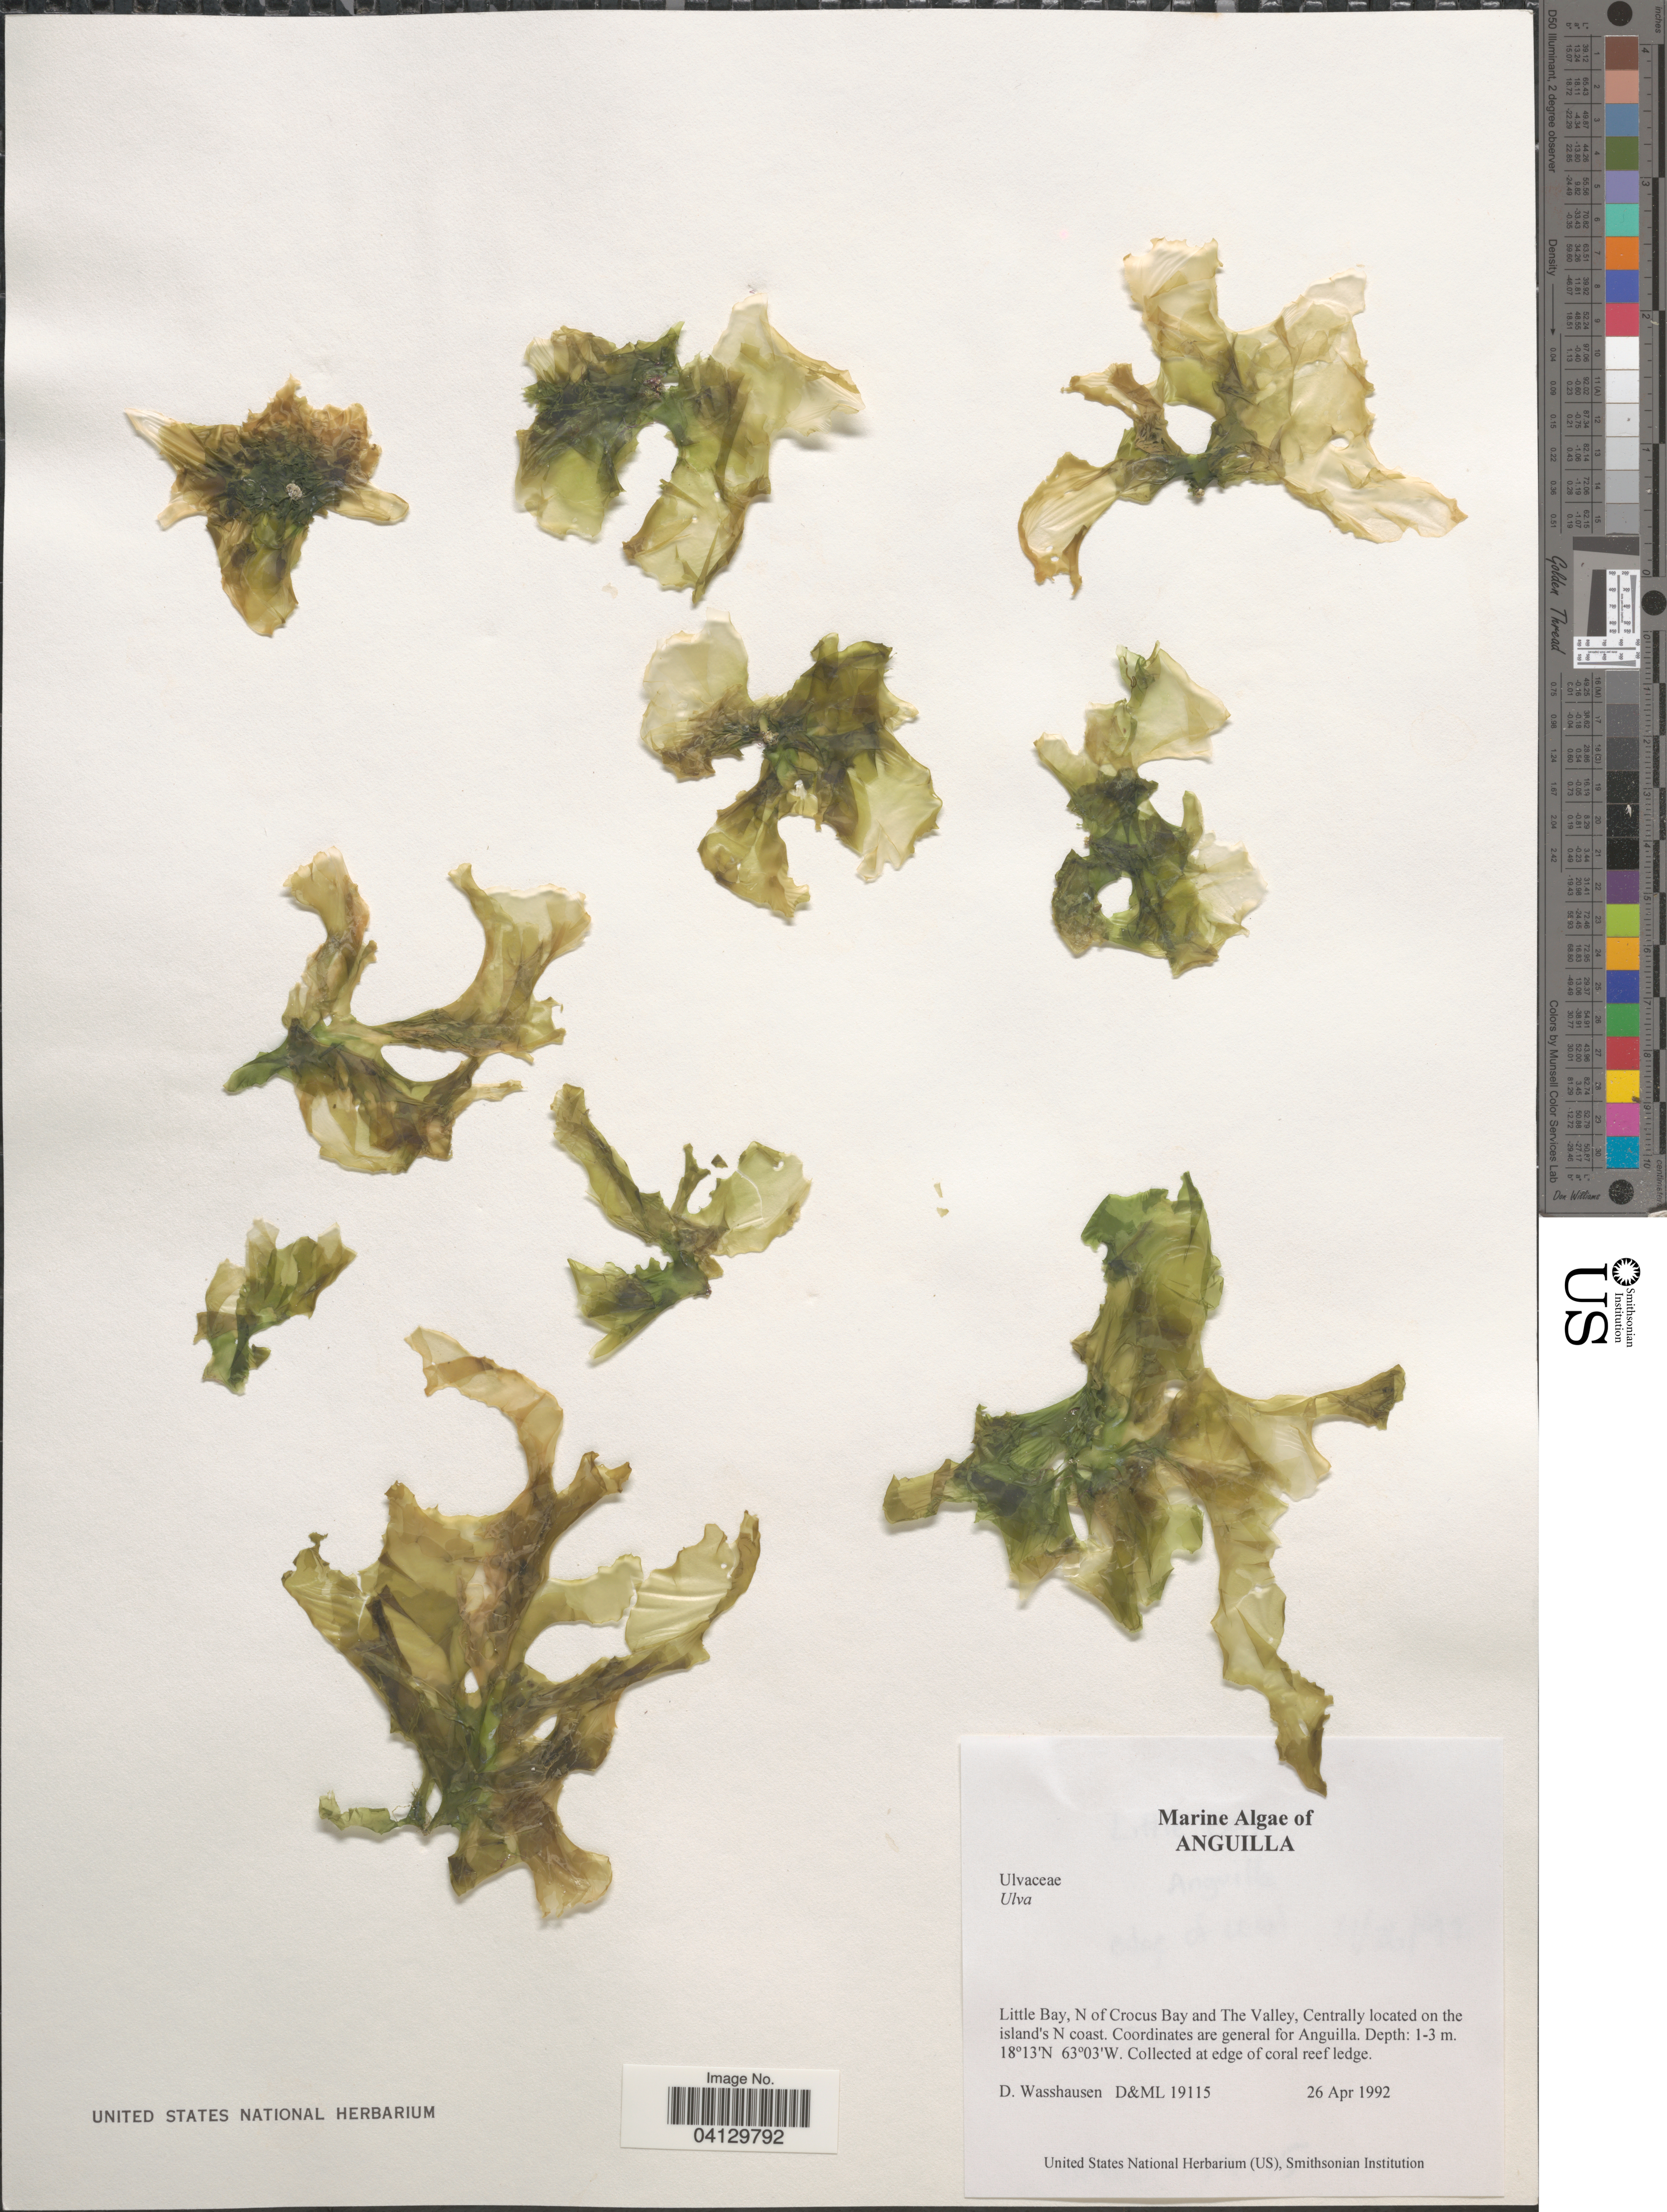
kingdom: Plantae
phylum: Chlorophyta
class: Ulvophyceae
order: Ulvales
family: Ulvaceae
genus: Ulva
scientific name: Ulva sp.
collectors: D. C. Wasshausen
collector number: D&ML19115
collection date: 1992-04-26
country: Anguilla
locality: Little Bay, N of Crocus Bay and The Valley, Centrally located on the island's N coast.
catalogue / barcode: US 329038